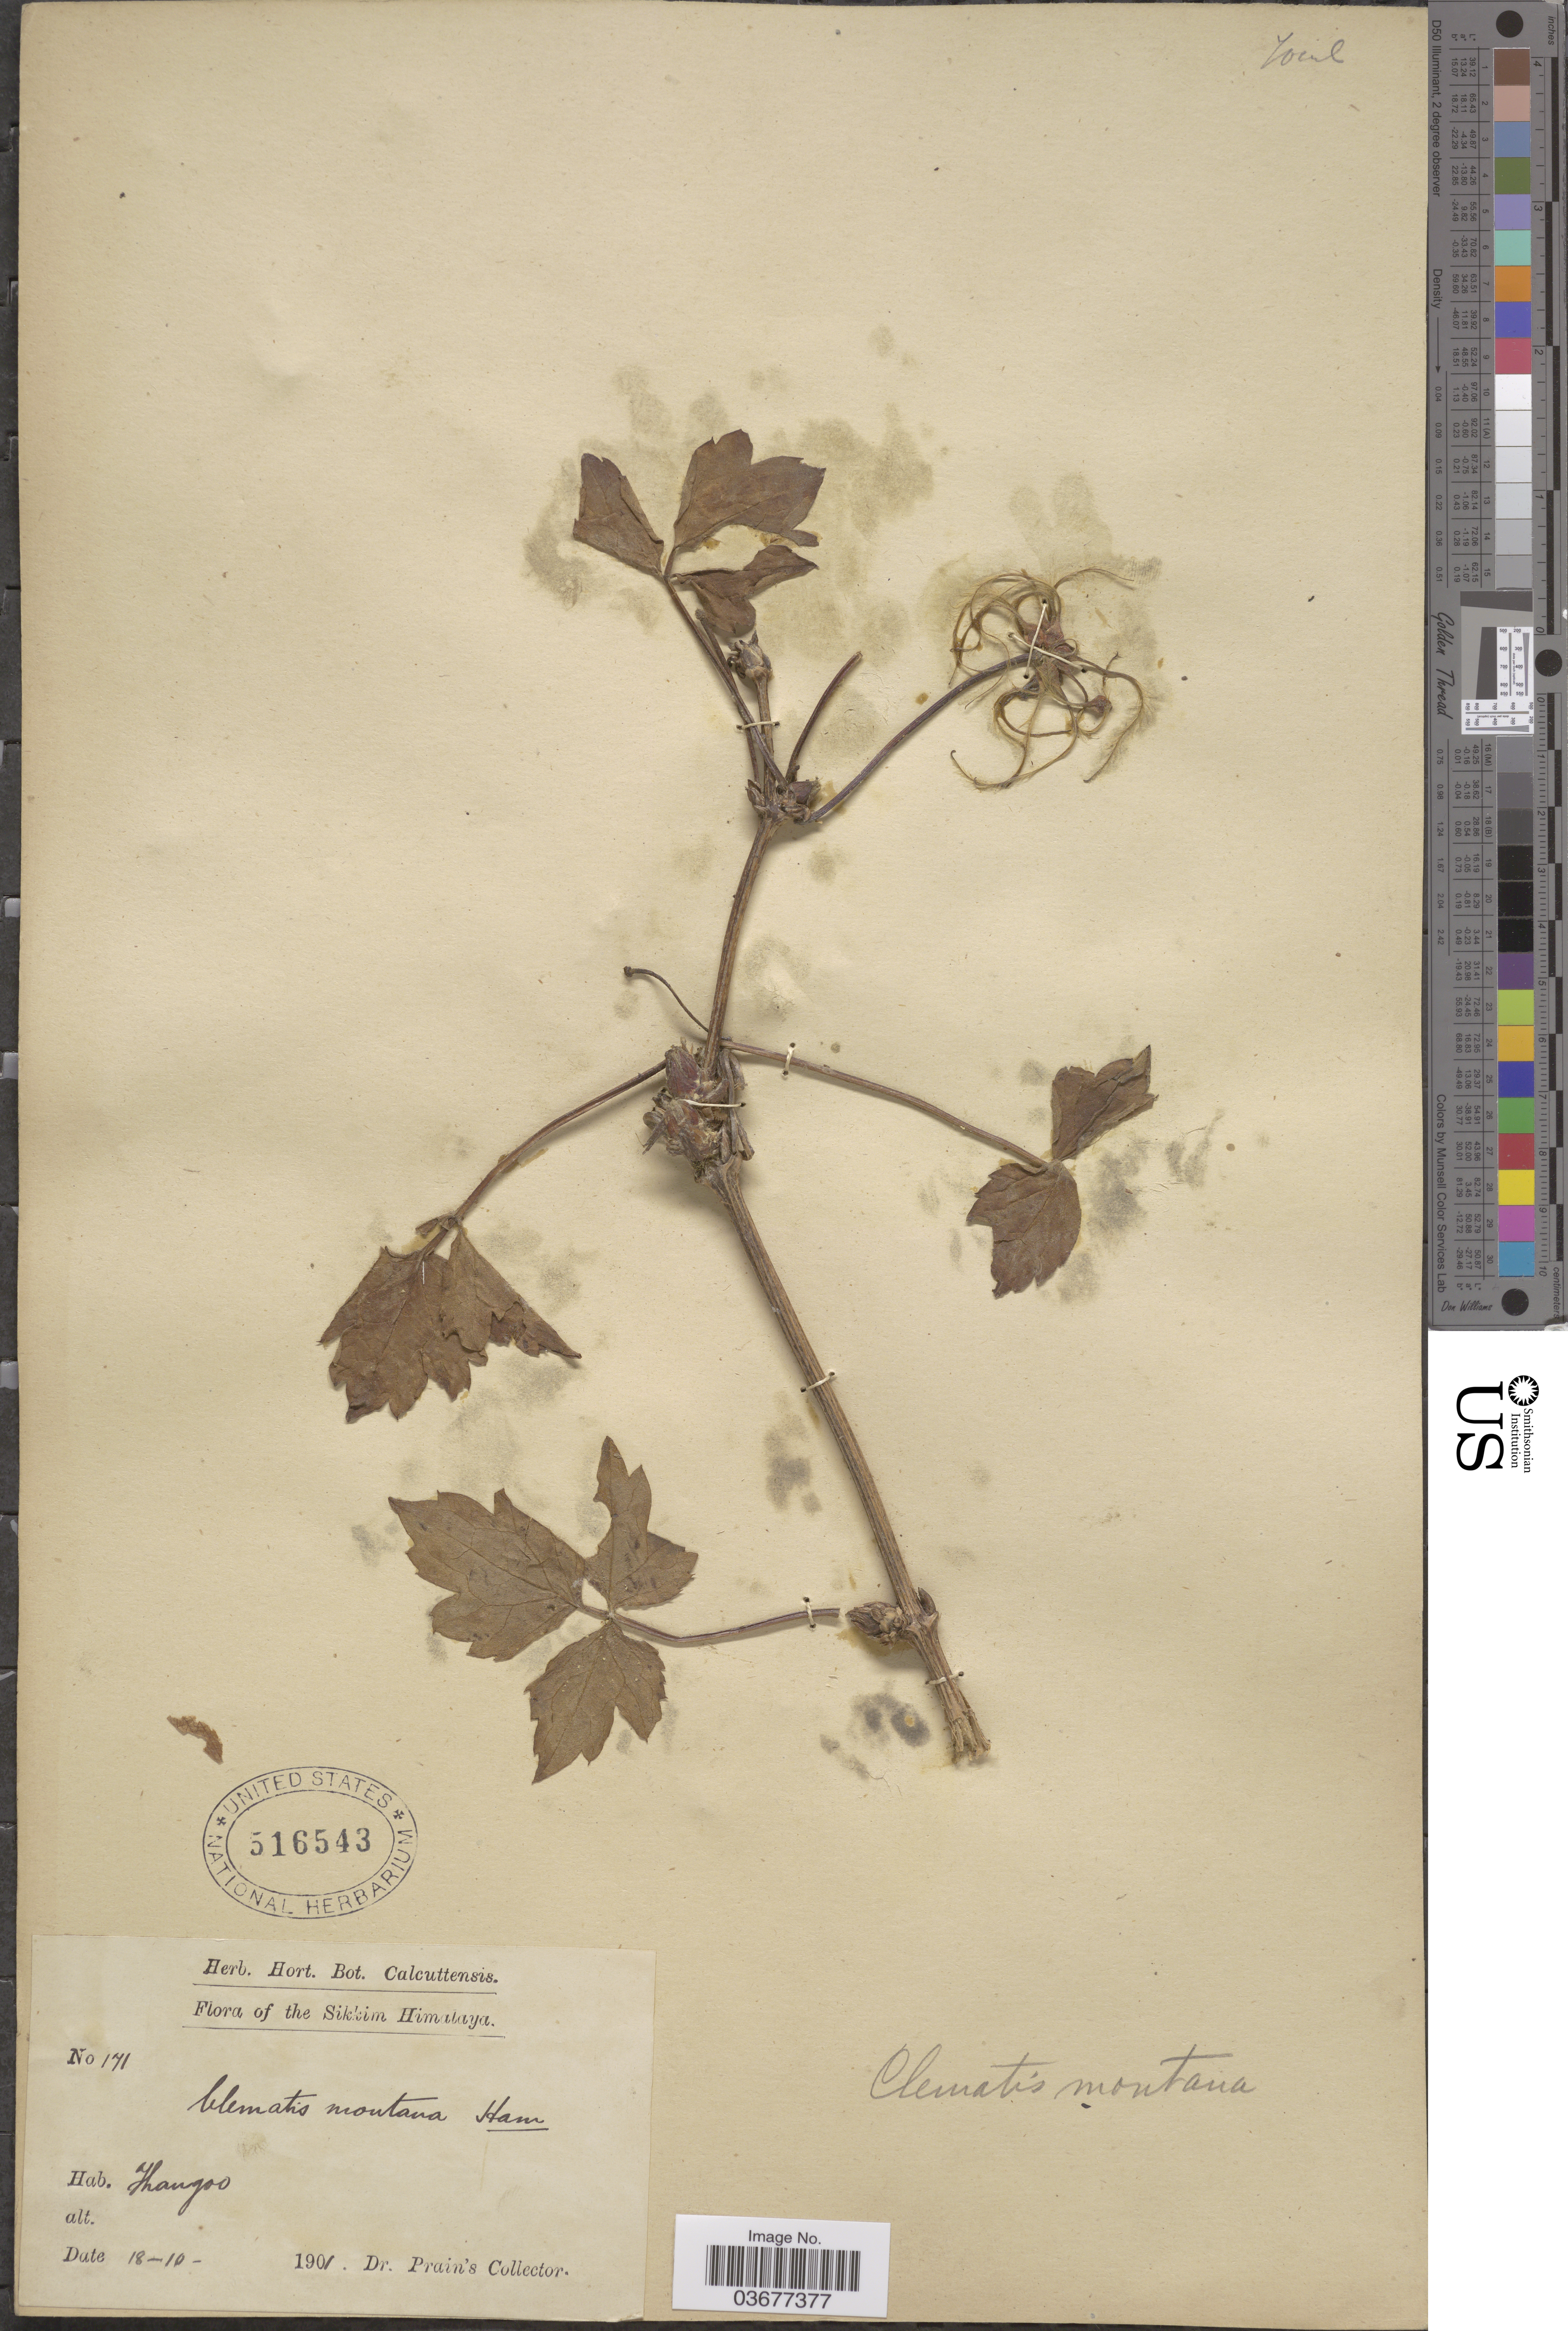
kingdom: Plantae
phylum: Tracheophyta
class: Magnoliopsida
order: Ranunculales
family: Ranunculaceae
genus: Clematis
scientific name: Clematis montana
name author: Buch.-Ham. ex DC.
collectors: Dr. Prain's collector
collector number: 171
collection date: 1901-10-18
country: India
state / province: Sikkim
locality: The Sikkim Himalaya. Ihangoo [interpreted].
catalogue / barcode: US 516543